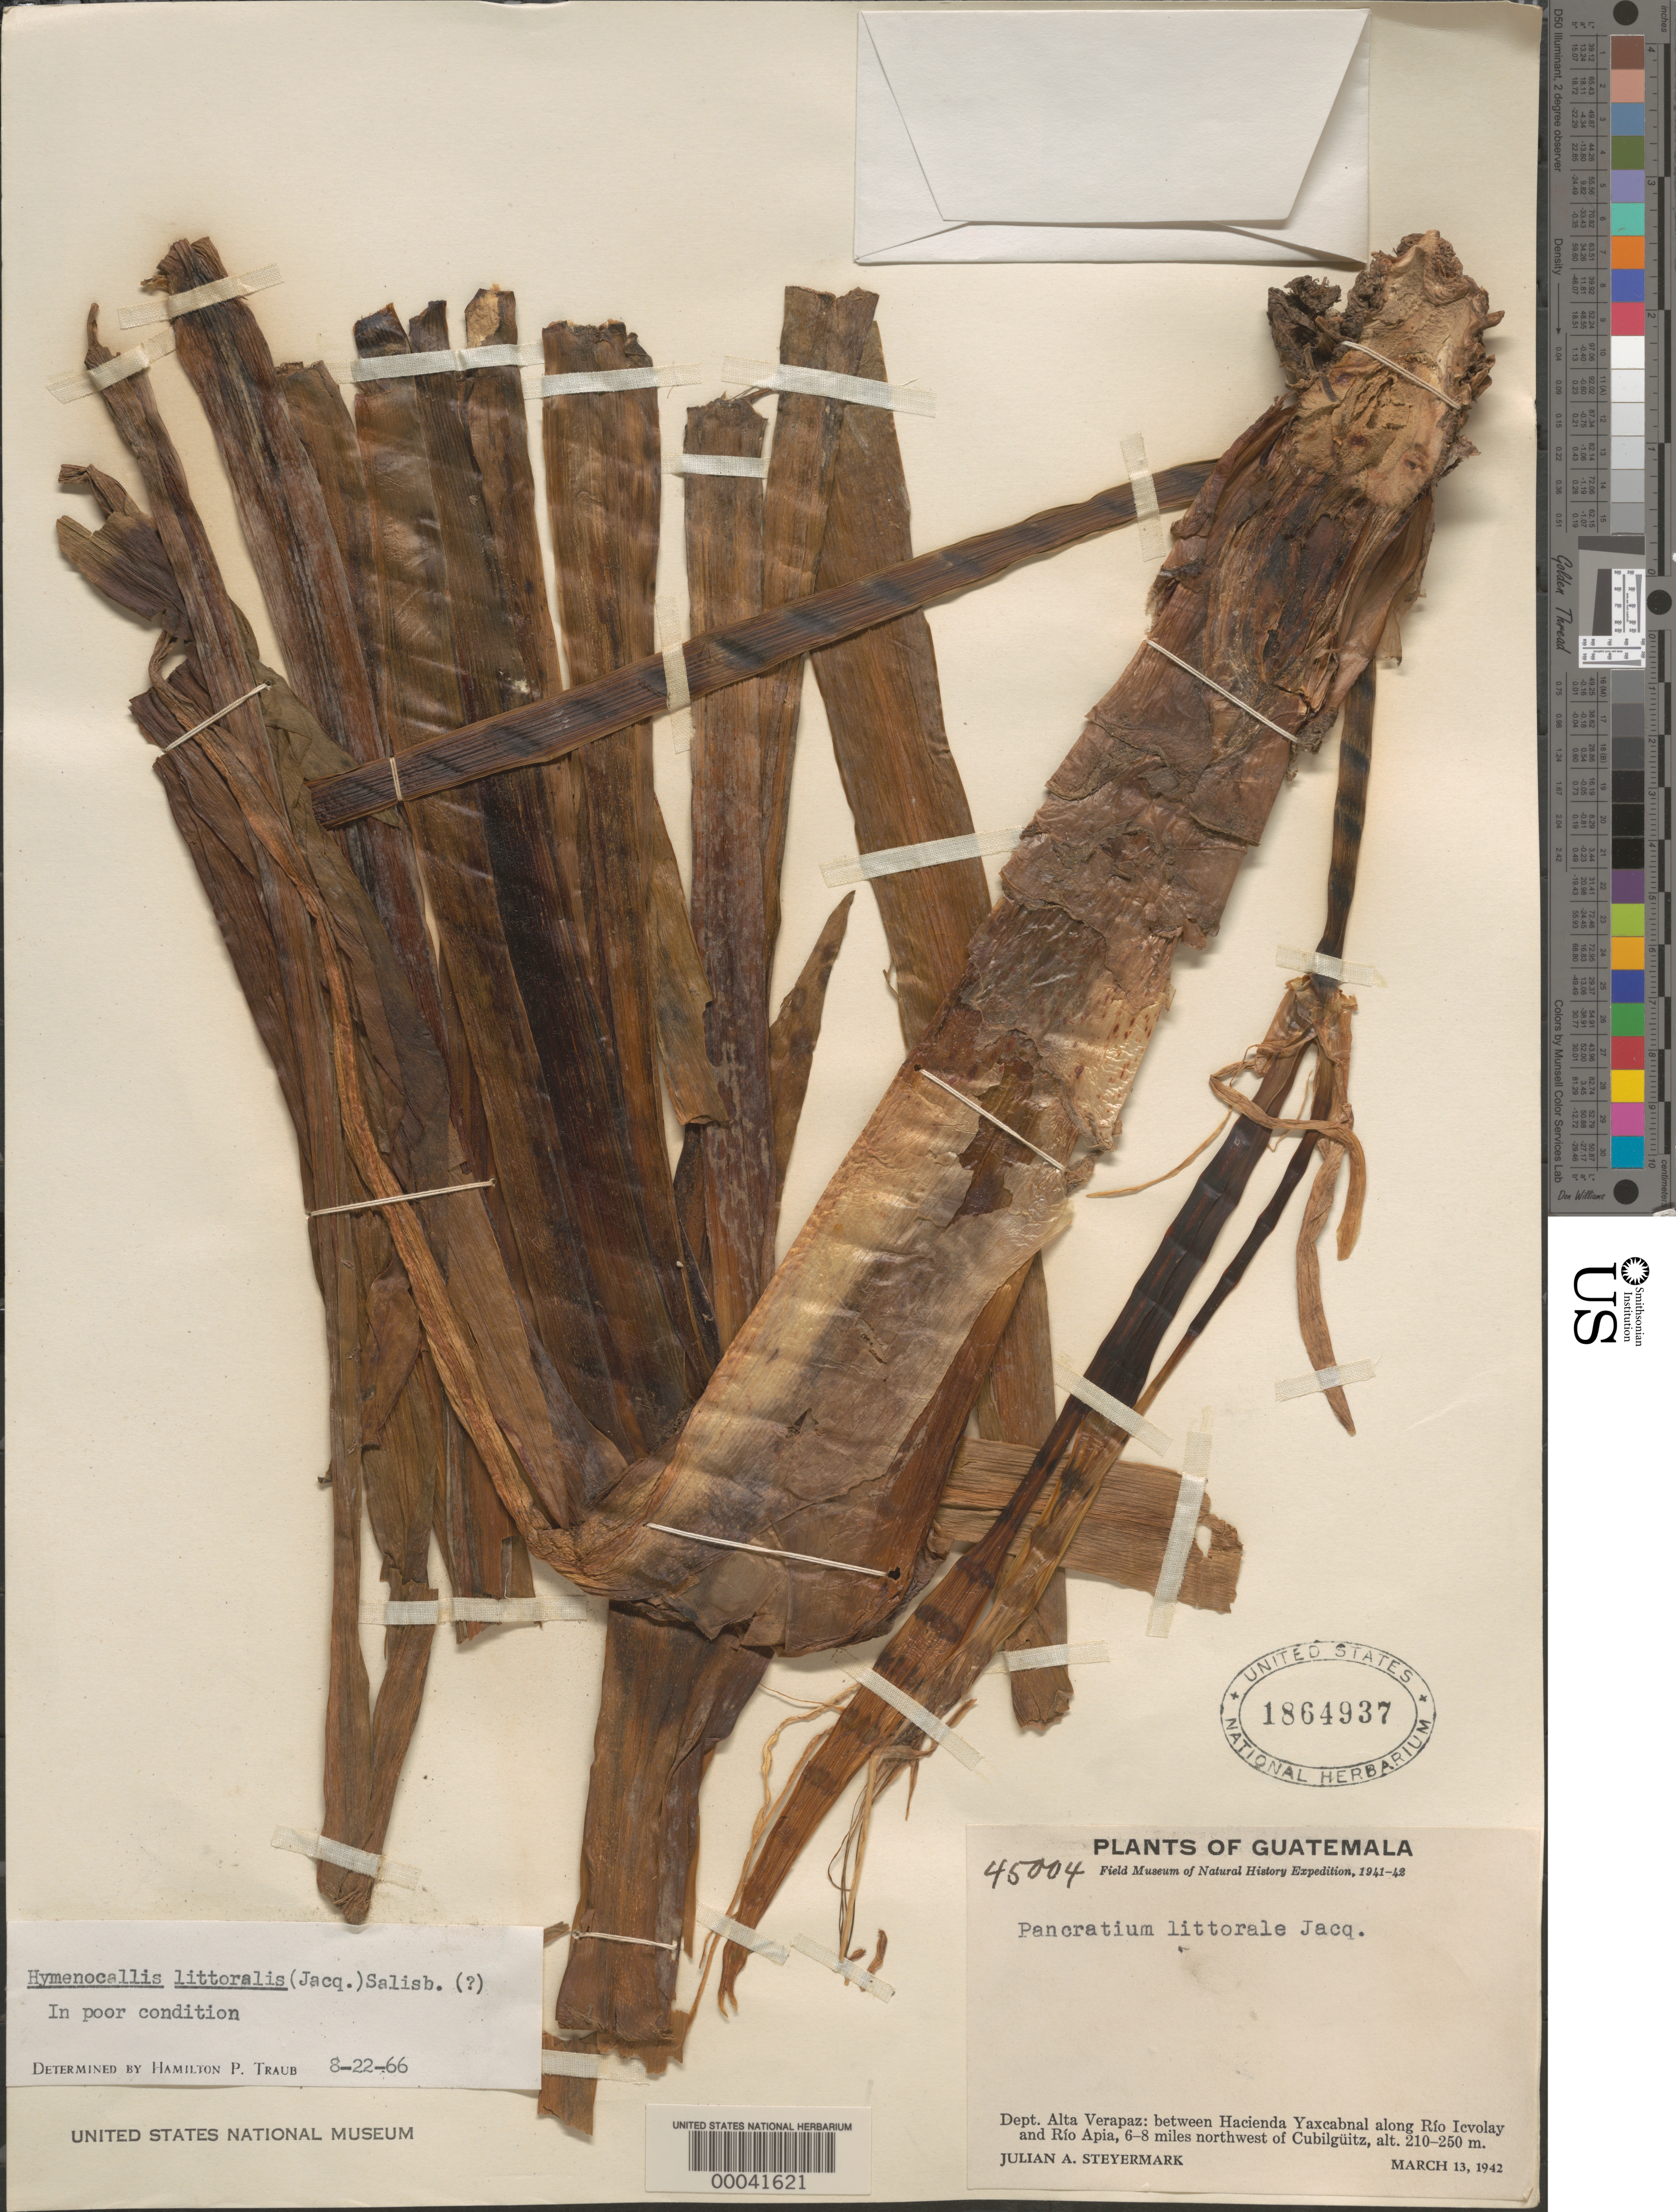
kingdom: Plantae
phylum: Tracheophyta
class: Liliopsida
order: Asparagales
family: Amaryllidaceae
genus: Hymenocallis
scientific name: Hymenocallis littoralis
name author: (Jacq.) Salisb.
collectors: J. Steyermark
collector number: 45004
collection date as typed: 13 Mar 1942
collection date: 1942-03-13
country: Guatemala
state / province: Alta Verapaz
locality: Between Hacienda Yaxcabnal along Rio Icvolay and Rio Apia, 6-8 mi. NW of Cubilquitz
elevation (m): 210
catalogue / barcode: US 1864937